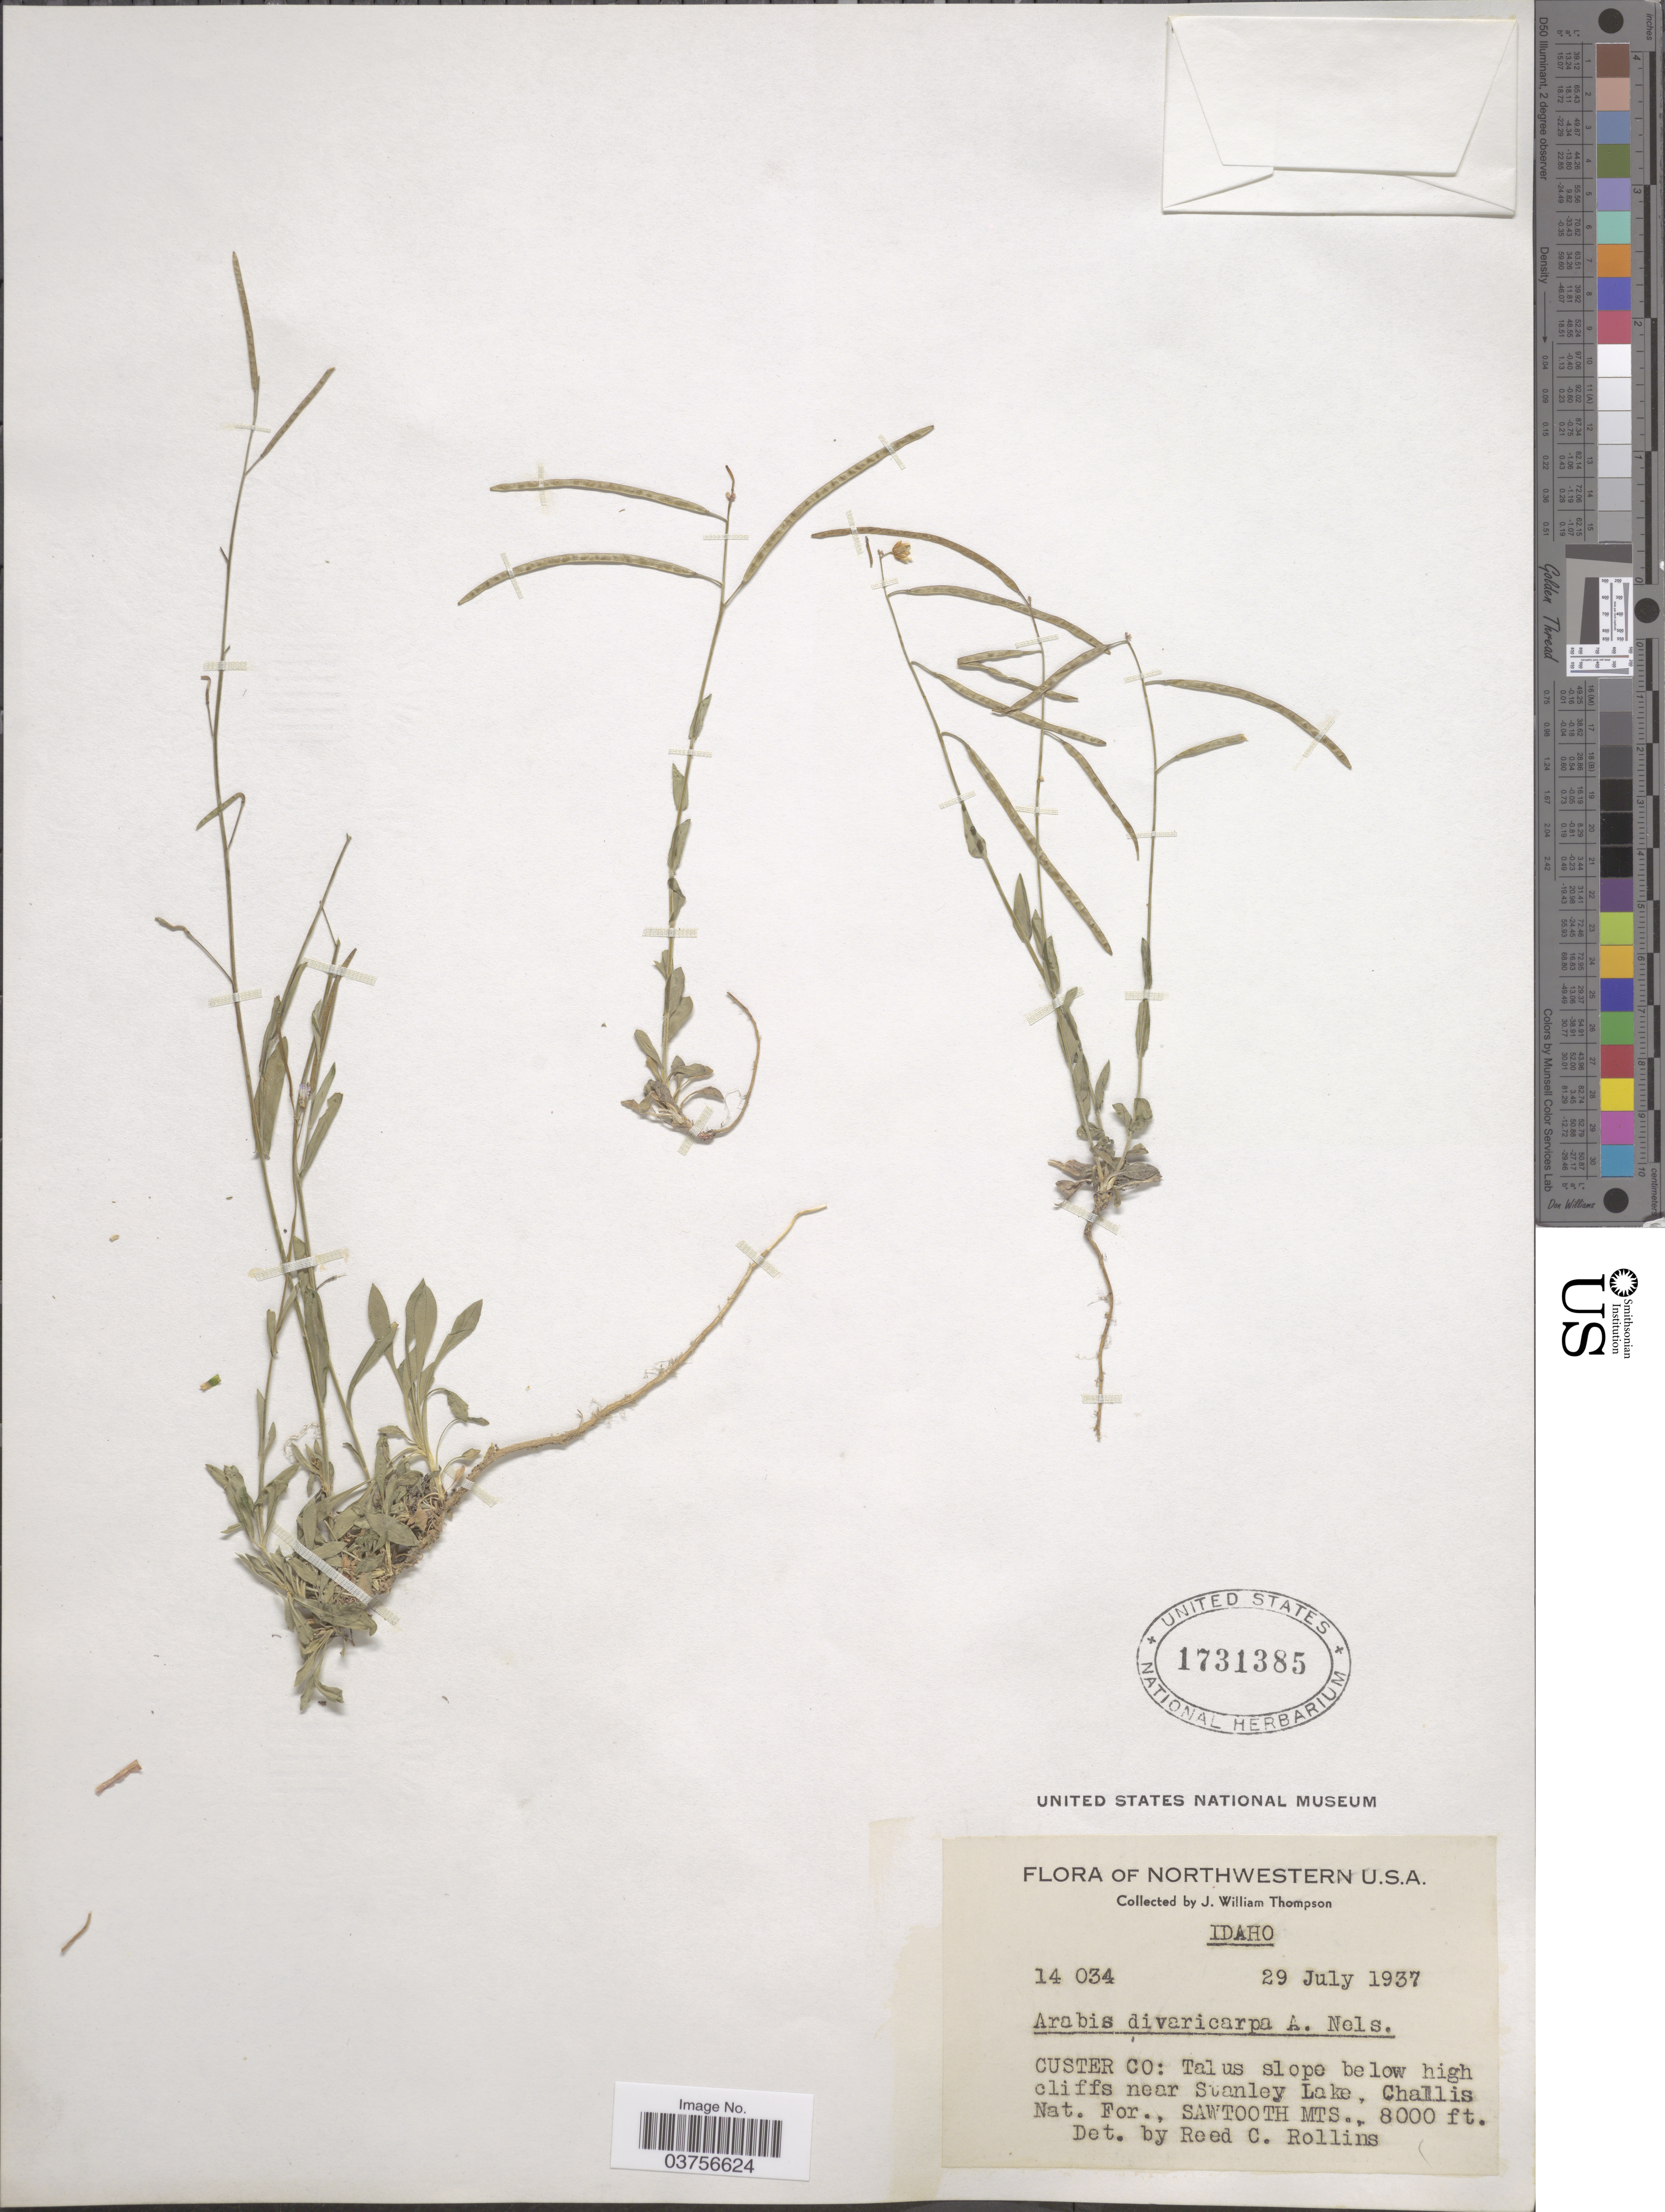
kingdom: Plantae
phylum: Tracheophyta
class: Magnoliopsida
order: Brassicales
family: Brassicaceae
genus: Arabis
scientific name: Arabis divaricarpa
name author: A. Nelson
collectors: J. W. Thompson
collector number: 14034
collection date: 1937-07-29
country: United States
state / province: Idaho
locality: Northwestern U.S.A. Custer Co: Talus slope below high cliffs near Stanley Lake. Challis Nat. For., Sawtooth Mts.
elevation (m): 2438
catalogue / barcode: US 1731385